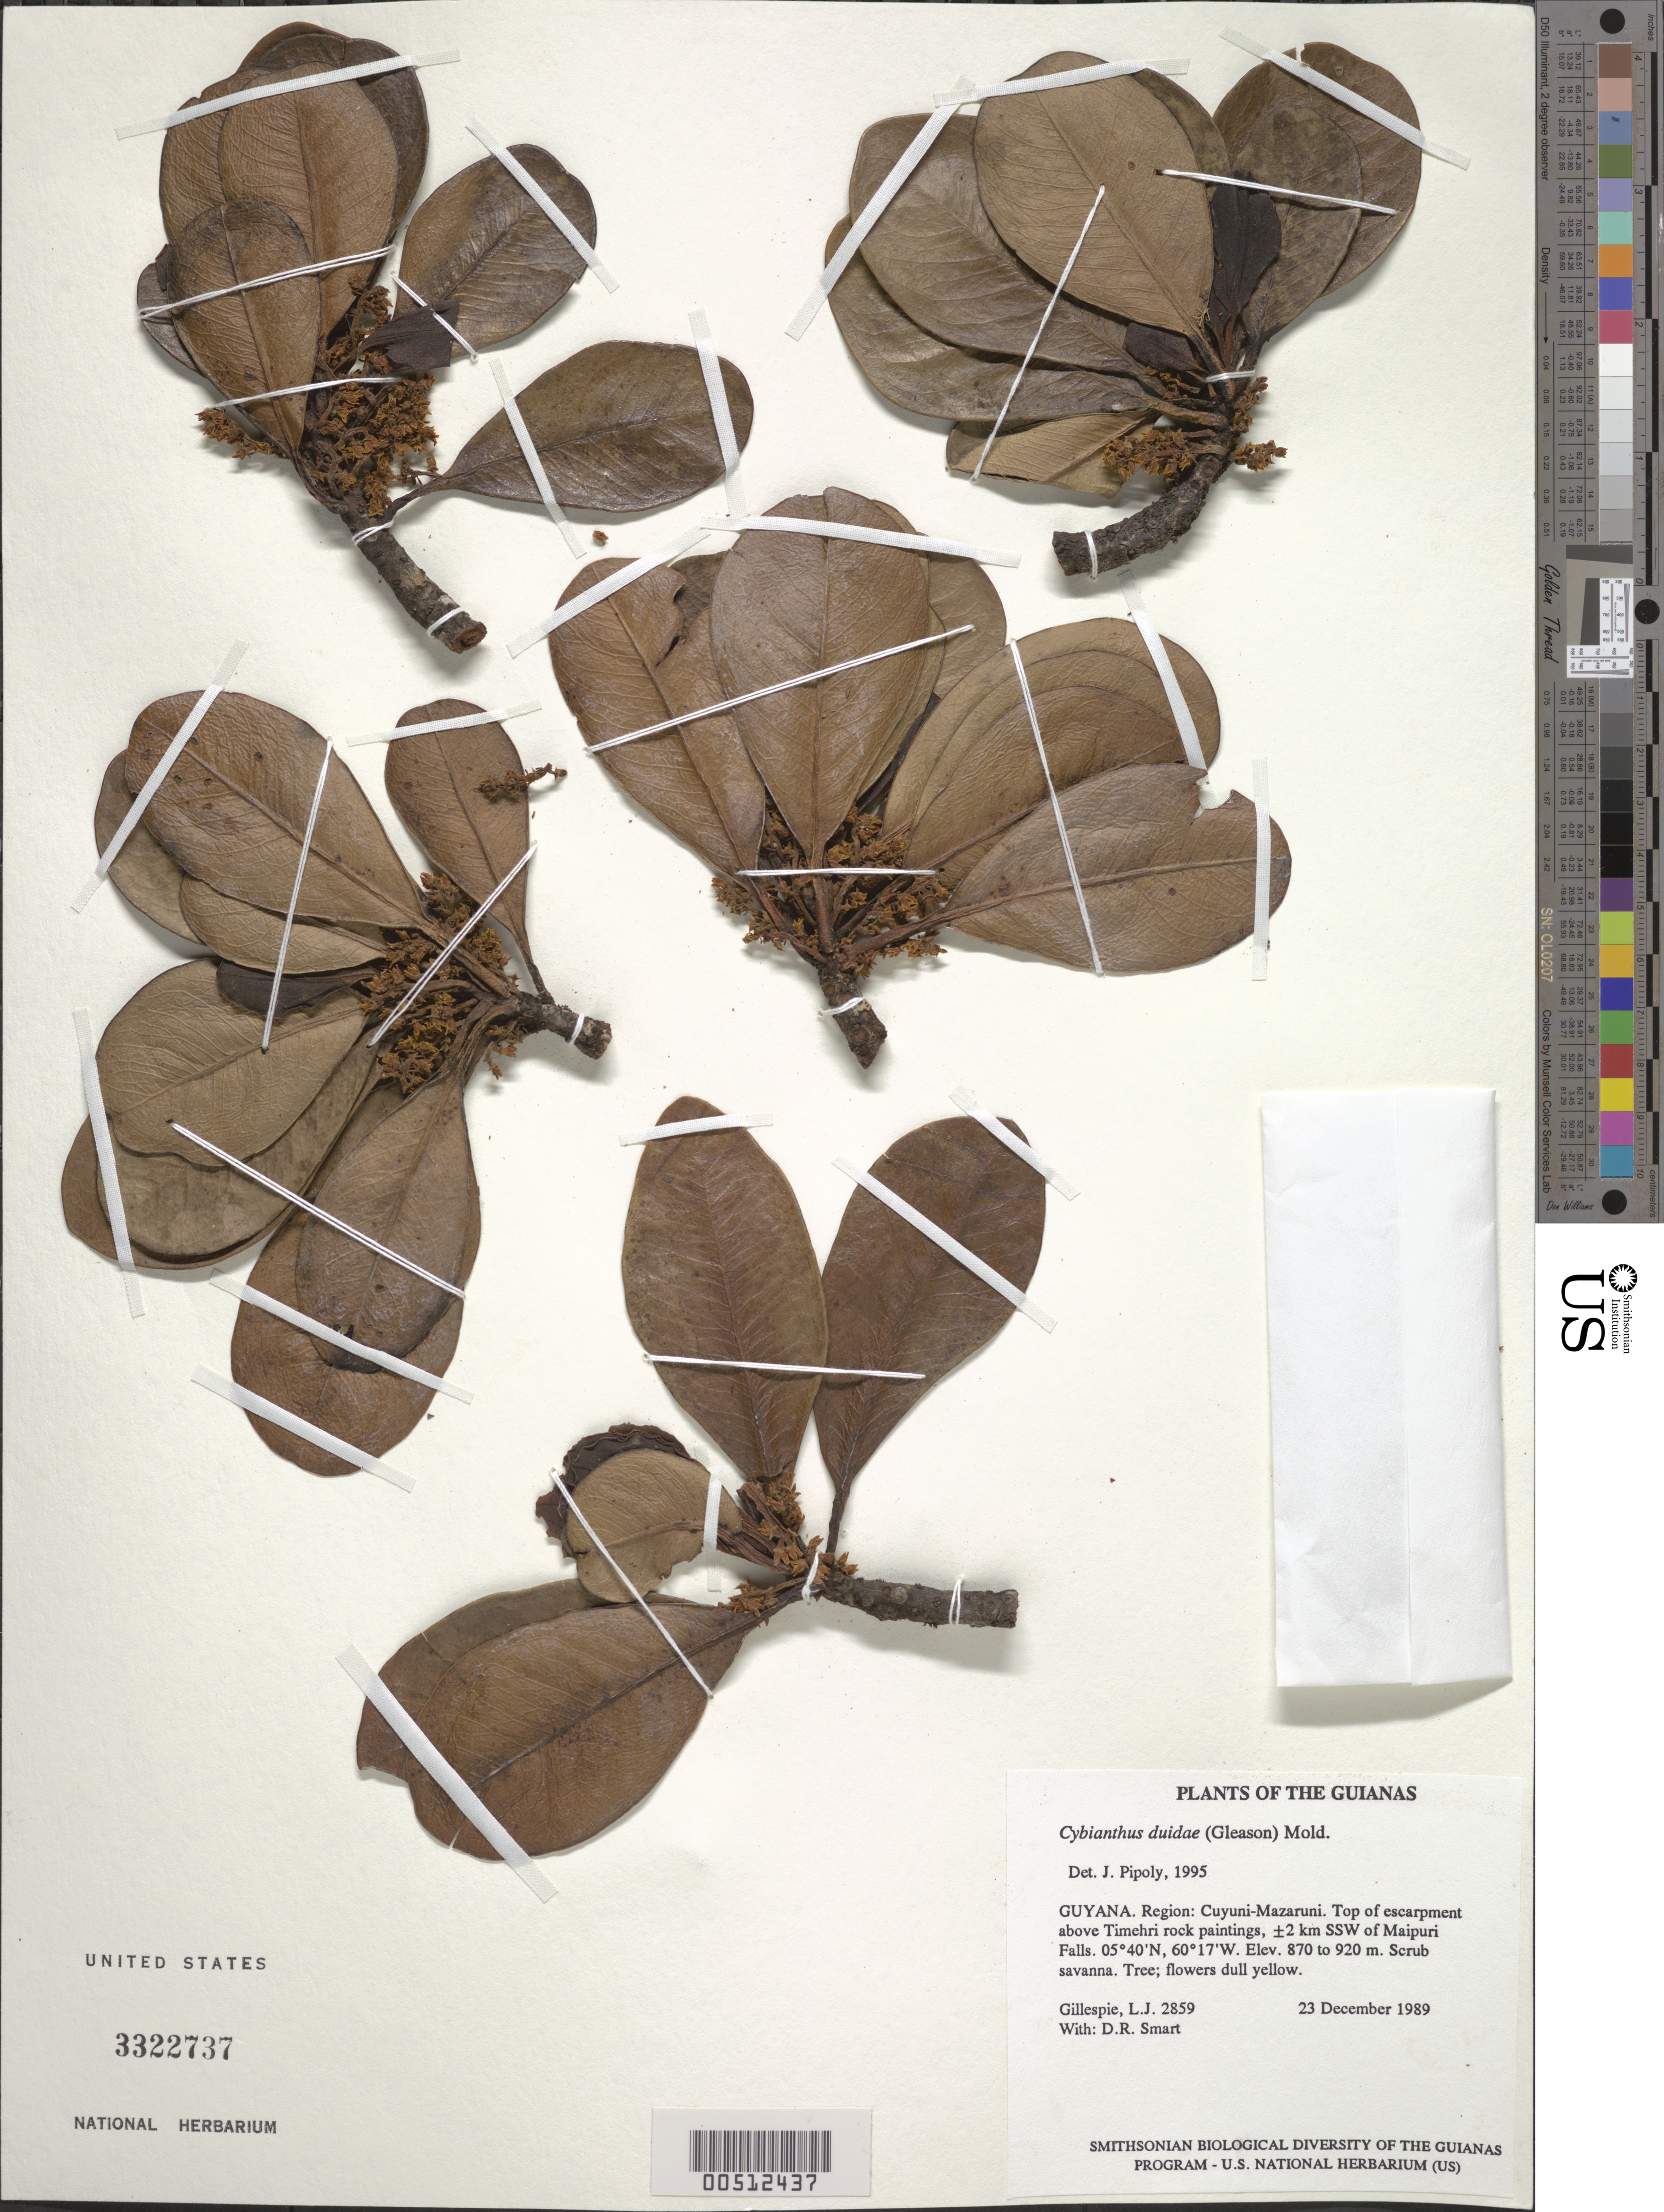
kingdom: Plantae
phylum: Tracheophyta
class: Magnoliopsida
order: Ericales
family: Primulaceae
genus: Cybianthus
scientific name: Cybianthus duidae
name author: (Gleason & Moldenke) G. Agostini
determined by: Pipoly, J. J., III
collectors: L. J. Gillespie & D. R. Smart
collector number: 2859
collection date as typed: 23 December 1989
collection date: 1989-12-23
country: Guyana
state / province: Cuyuni-Mazaruni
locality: Top of escarpment above Timehri rock paintings, ±2 km SSW of Maipuri Falls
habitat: Scrub savanna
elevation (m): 870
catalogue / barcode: US 3322737